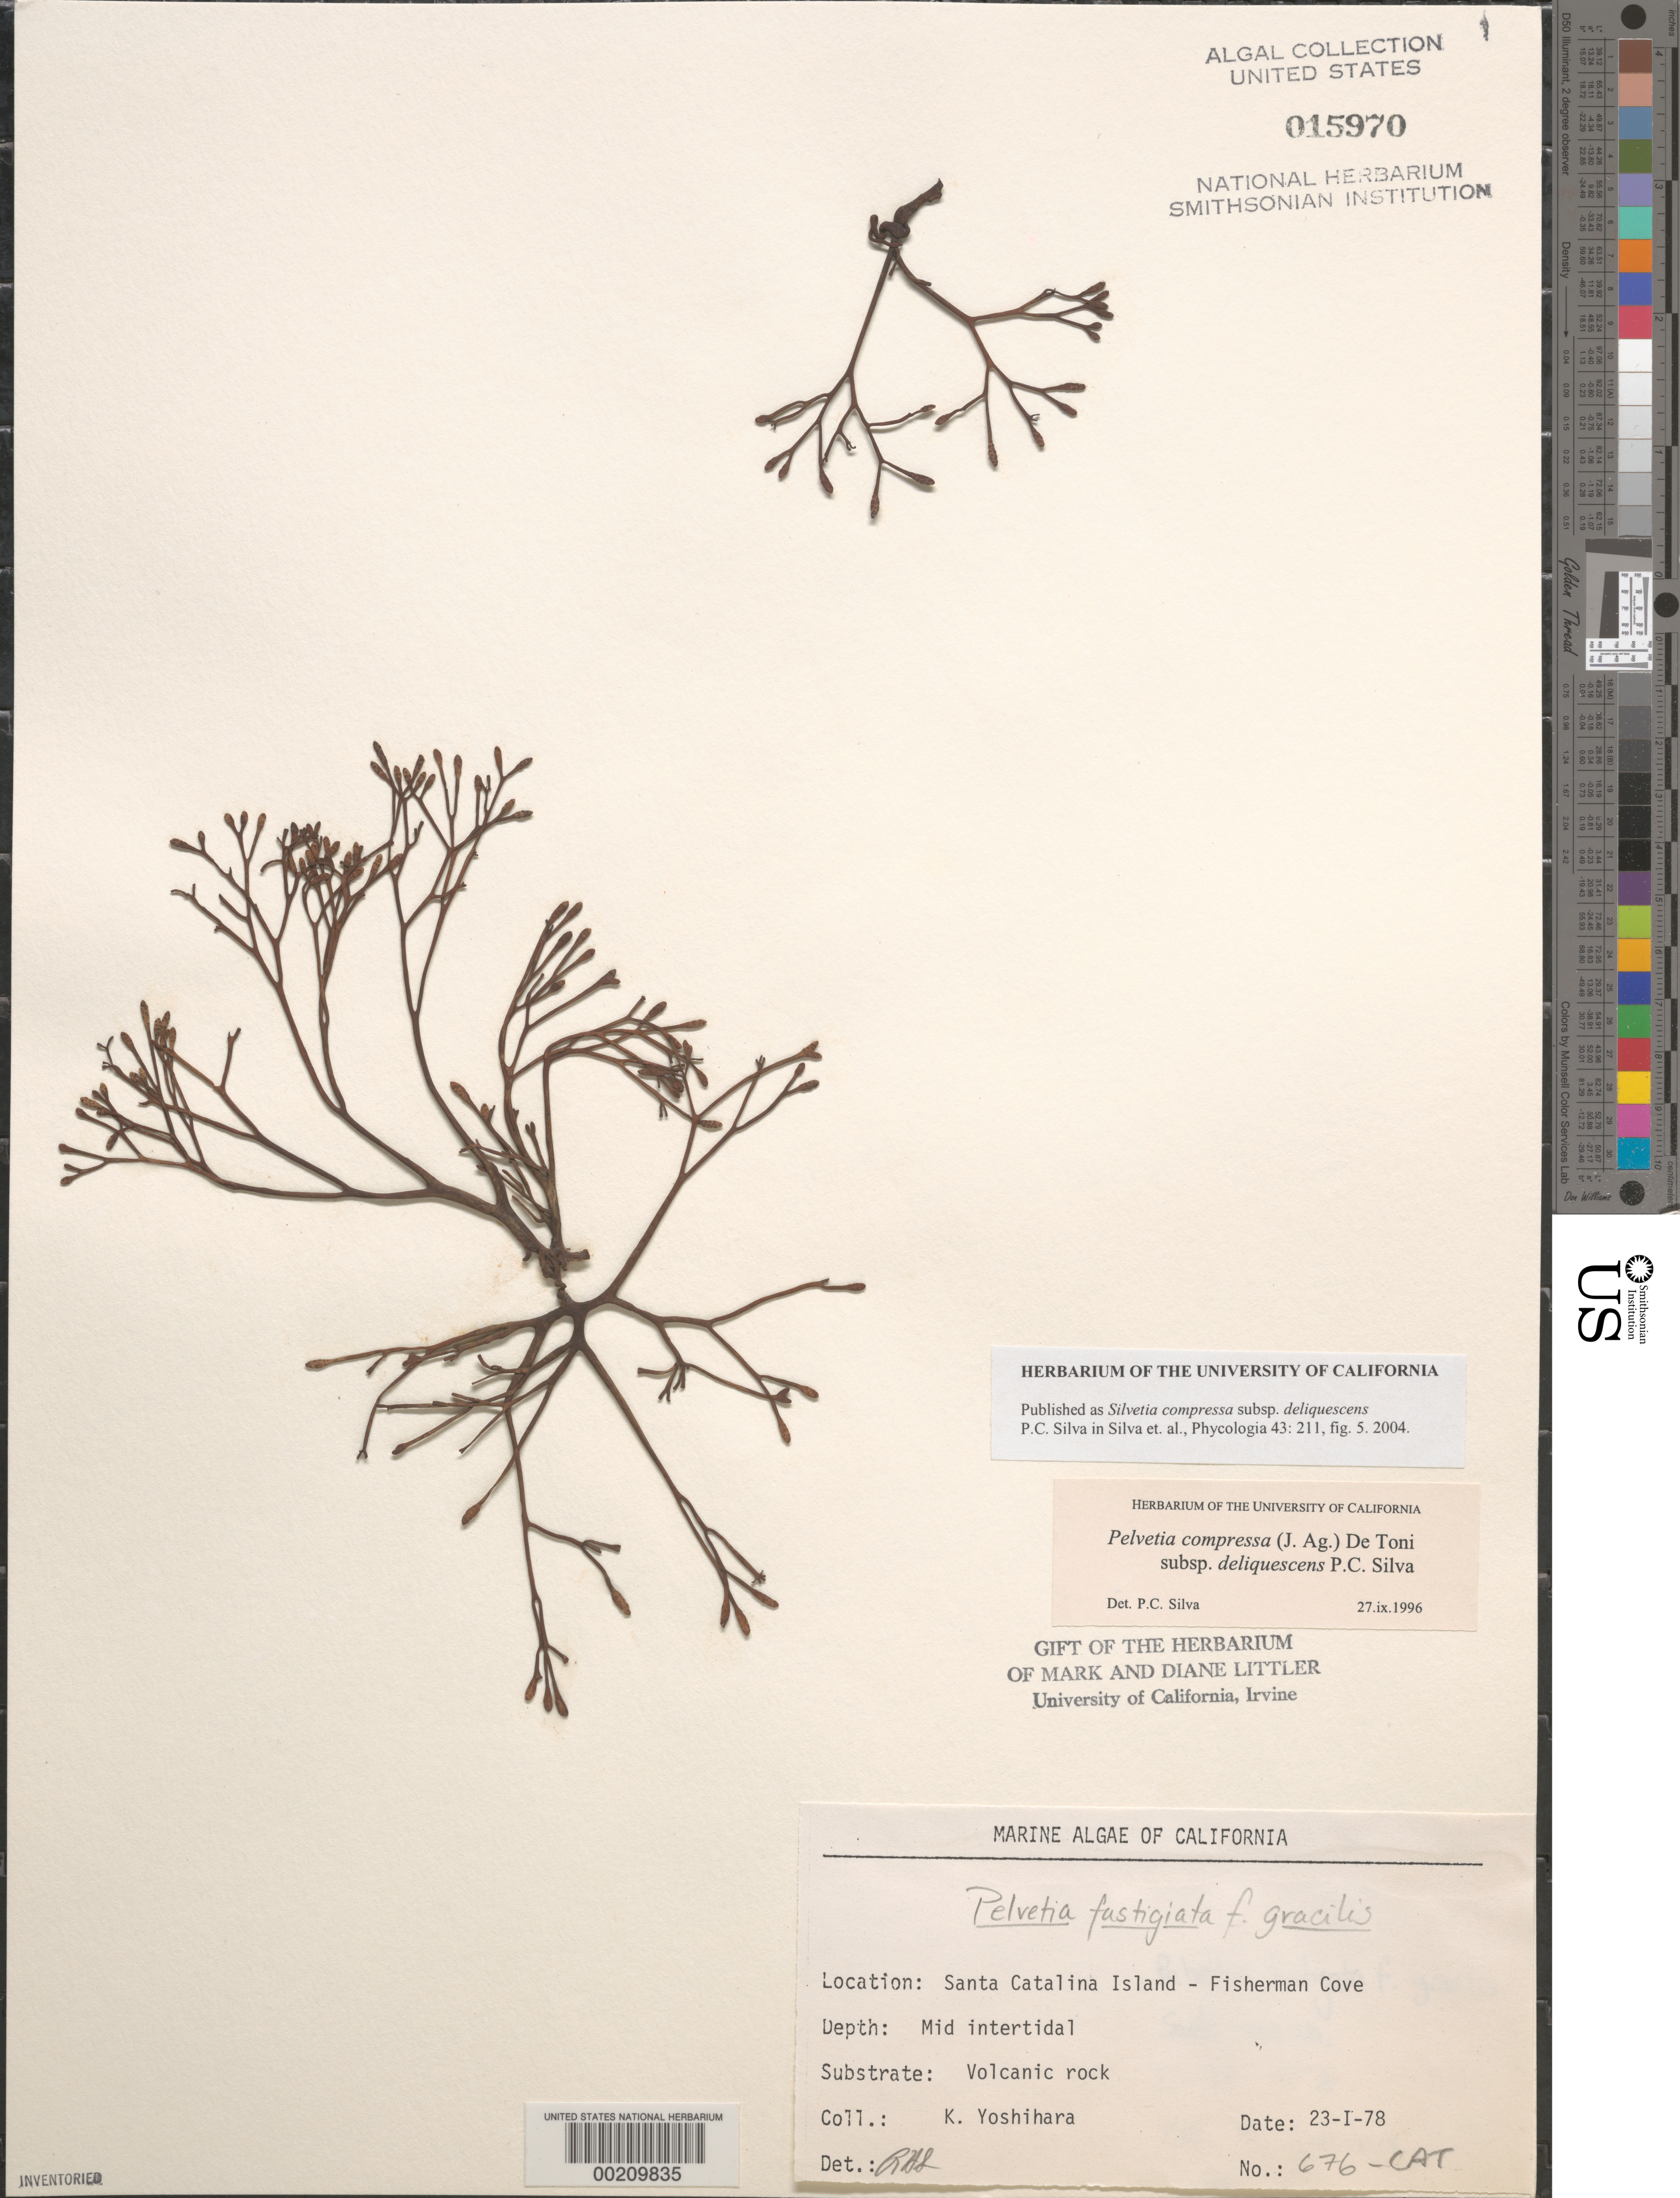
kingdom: Chromista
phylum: Ochrophyta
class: Phaeophyceae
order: Fucales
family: Fucaceae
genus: Silvetia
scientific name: Silvetia compressa subsp. deliquescens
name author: P.C. Silva in P.C. Silva et al.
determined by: Silva, P. C.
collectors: K. Yoshihara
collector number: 676-CAT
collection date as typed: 23 Jan 1978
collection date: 1978-01-23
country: United States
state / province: California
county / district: Los Angeles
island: Santa Catalina Island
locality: Fishermen Cove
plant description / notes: BLM-SOCALBIGHT Rocky Intertidal Survey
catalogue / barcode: US 15970